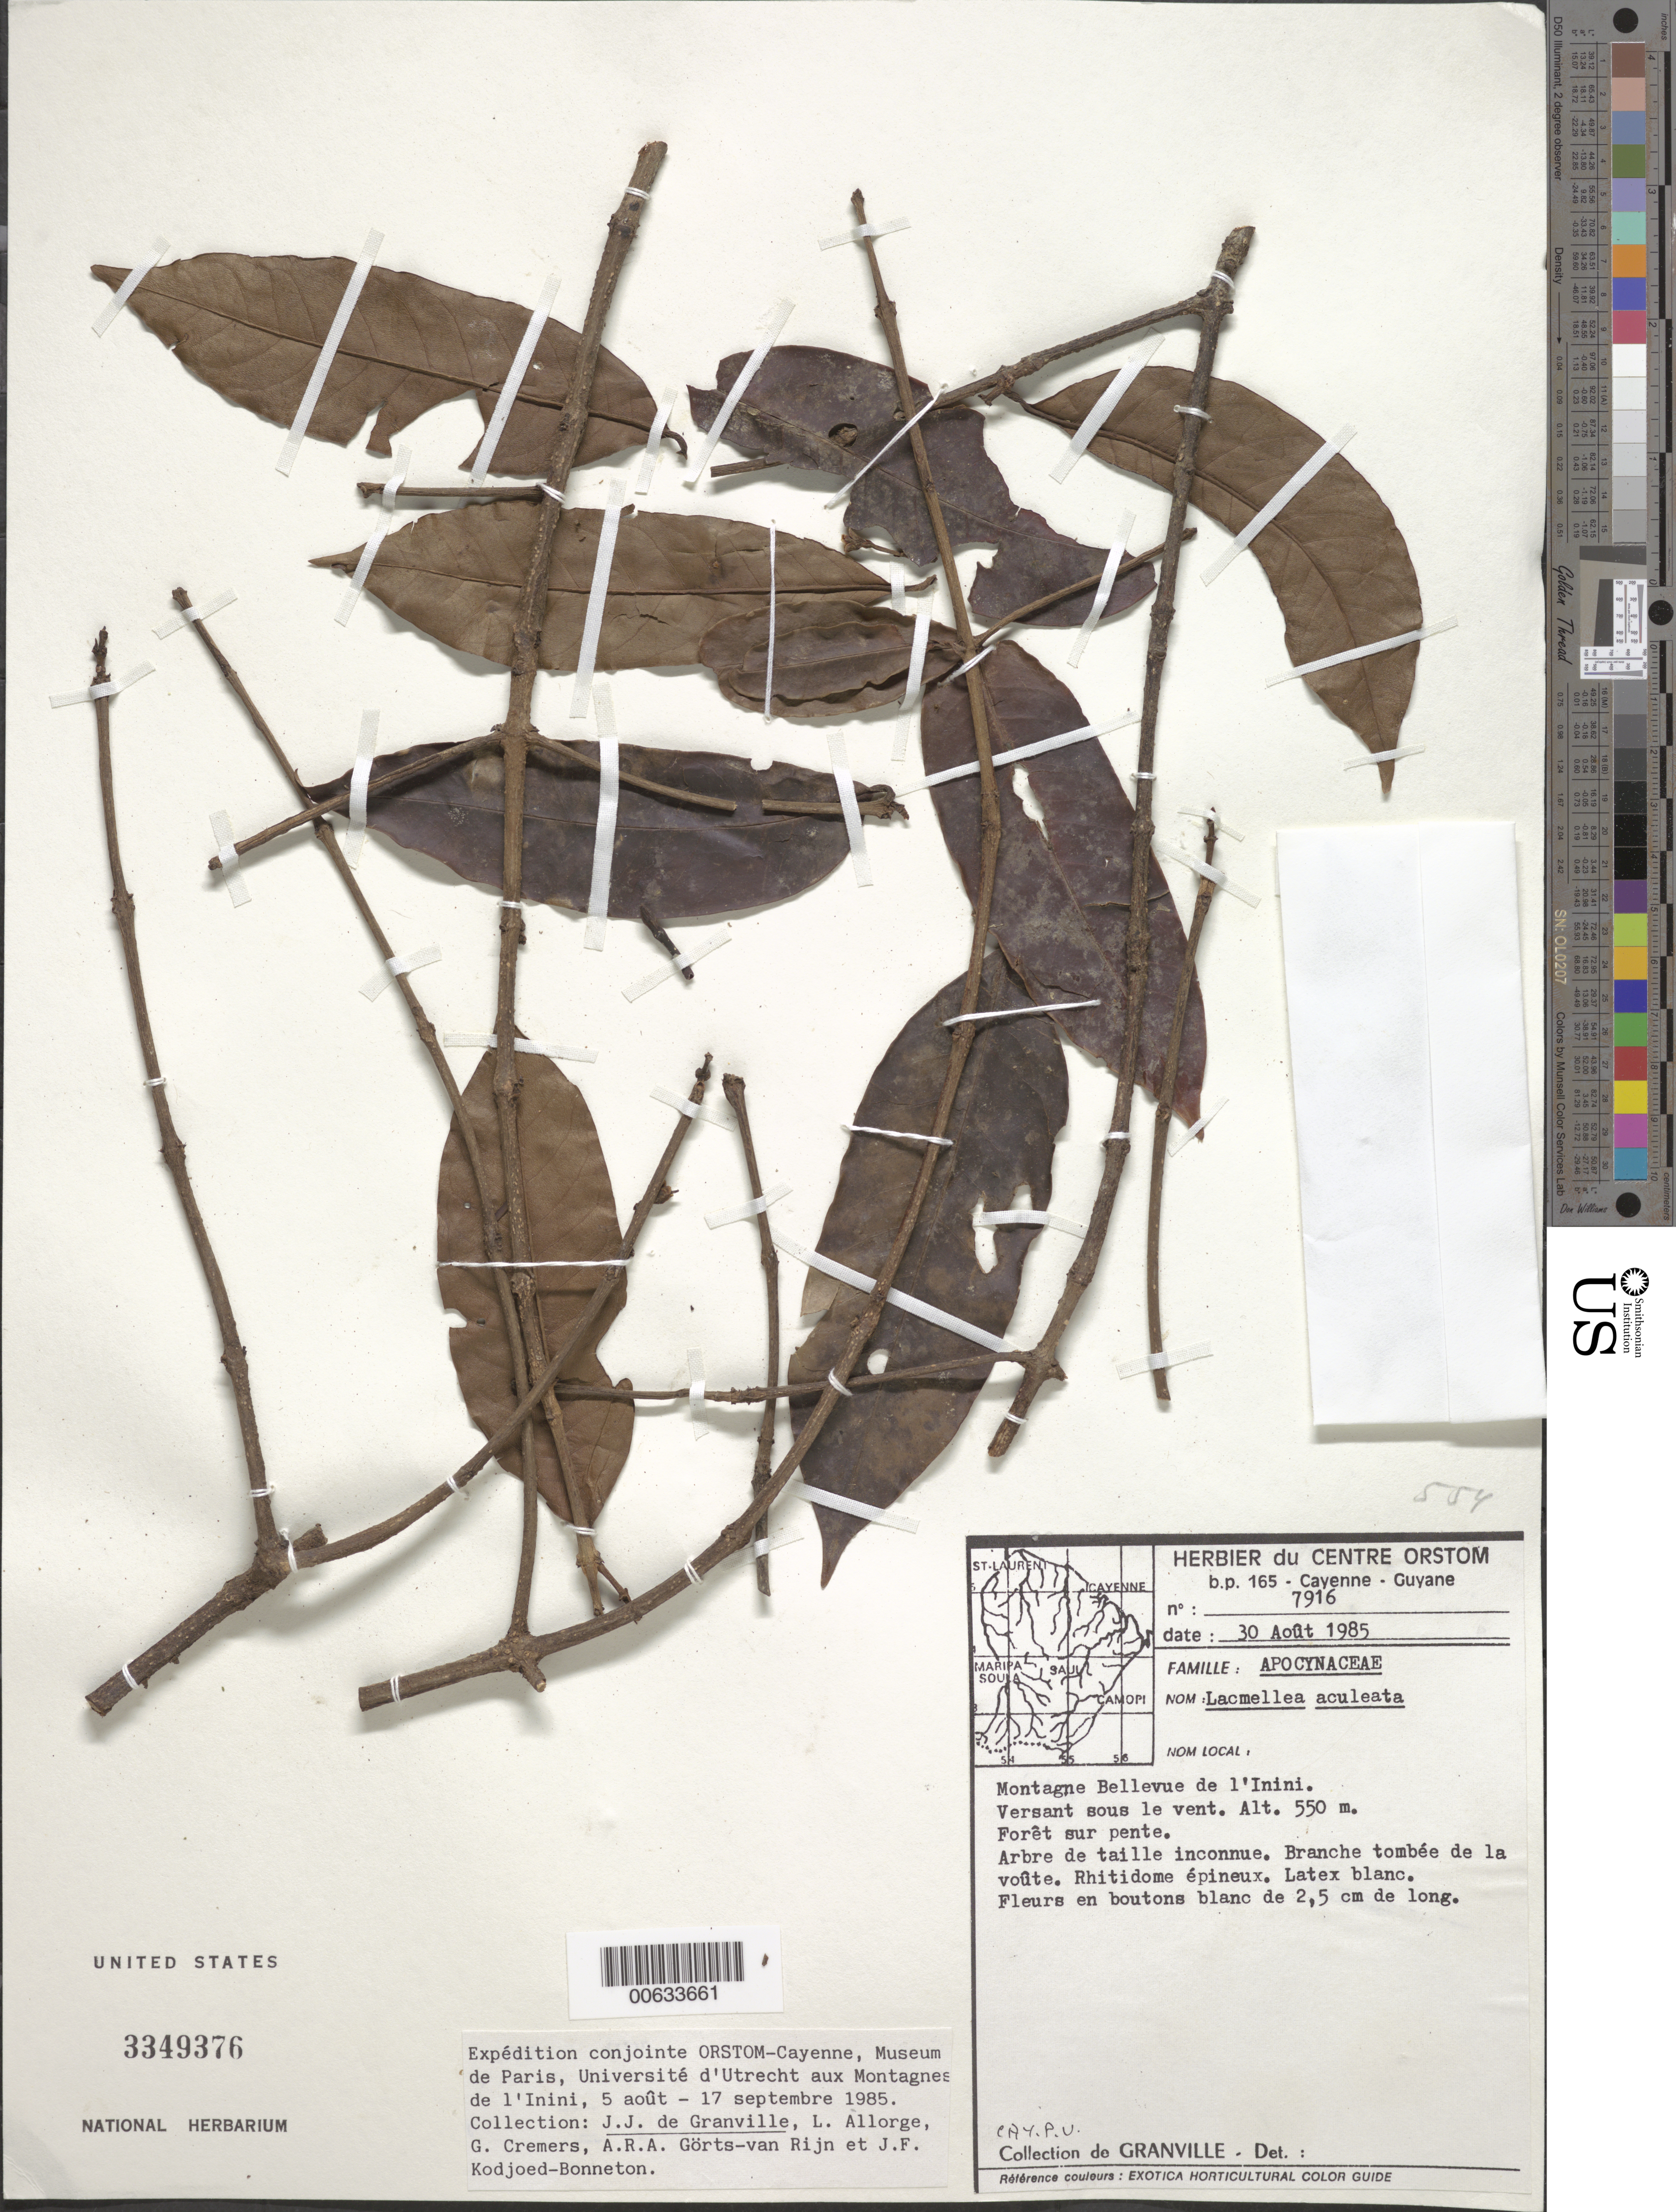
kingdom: Plantae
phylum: Tracheophyta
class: Magnoliopsida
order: Gentianales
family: Apocynaceae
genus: Lacmellea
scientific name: Lacmellea aculeata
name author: (Ducke) Monach.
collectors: J.-J. de Granville, L. Allorge, G. Cremers, A. .R. A. Görts-van Rijn & J. Kodjoed-Bonneton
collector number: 7916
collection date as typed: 30-Aug-85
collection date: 1985-08-30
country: French Guiana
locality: Montagnes Bellevue de l'Inini, versant sous le vent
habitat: Slope forest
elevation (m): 550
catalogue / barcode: US 3349376